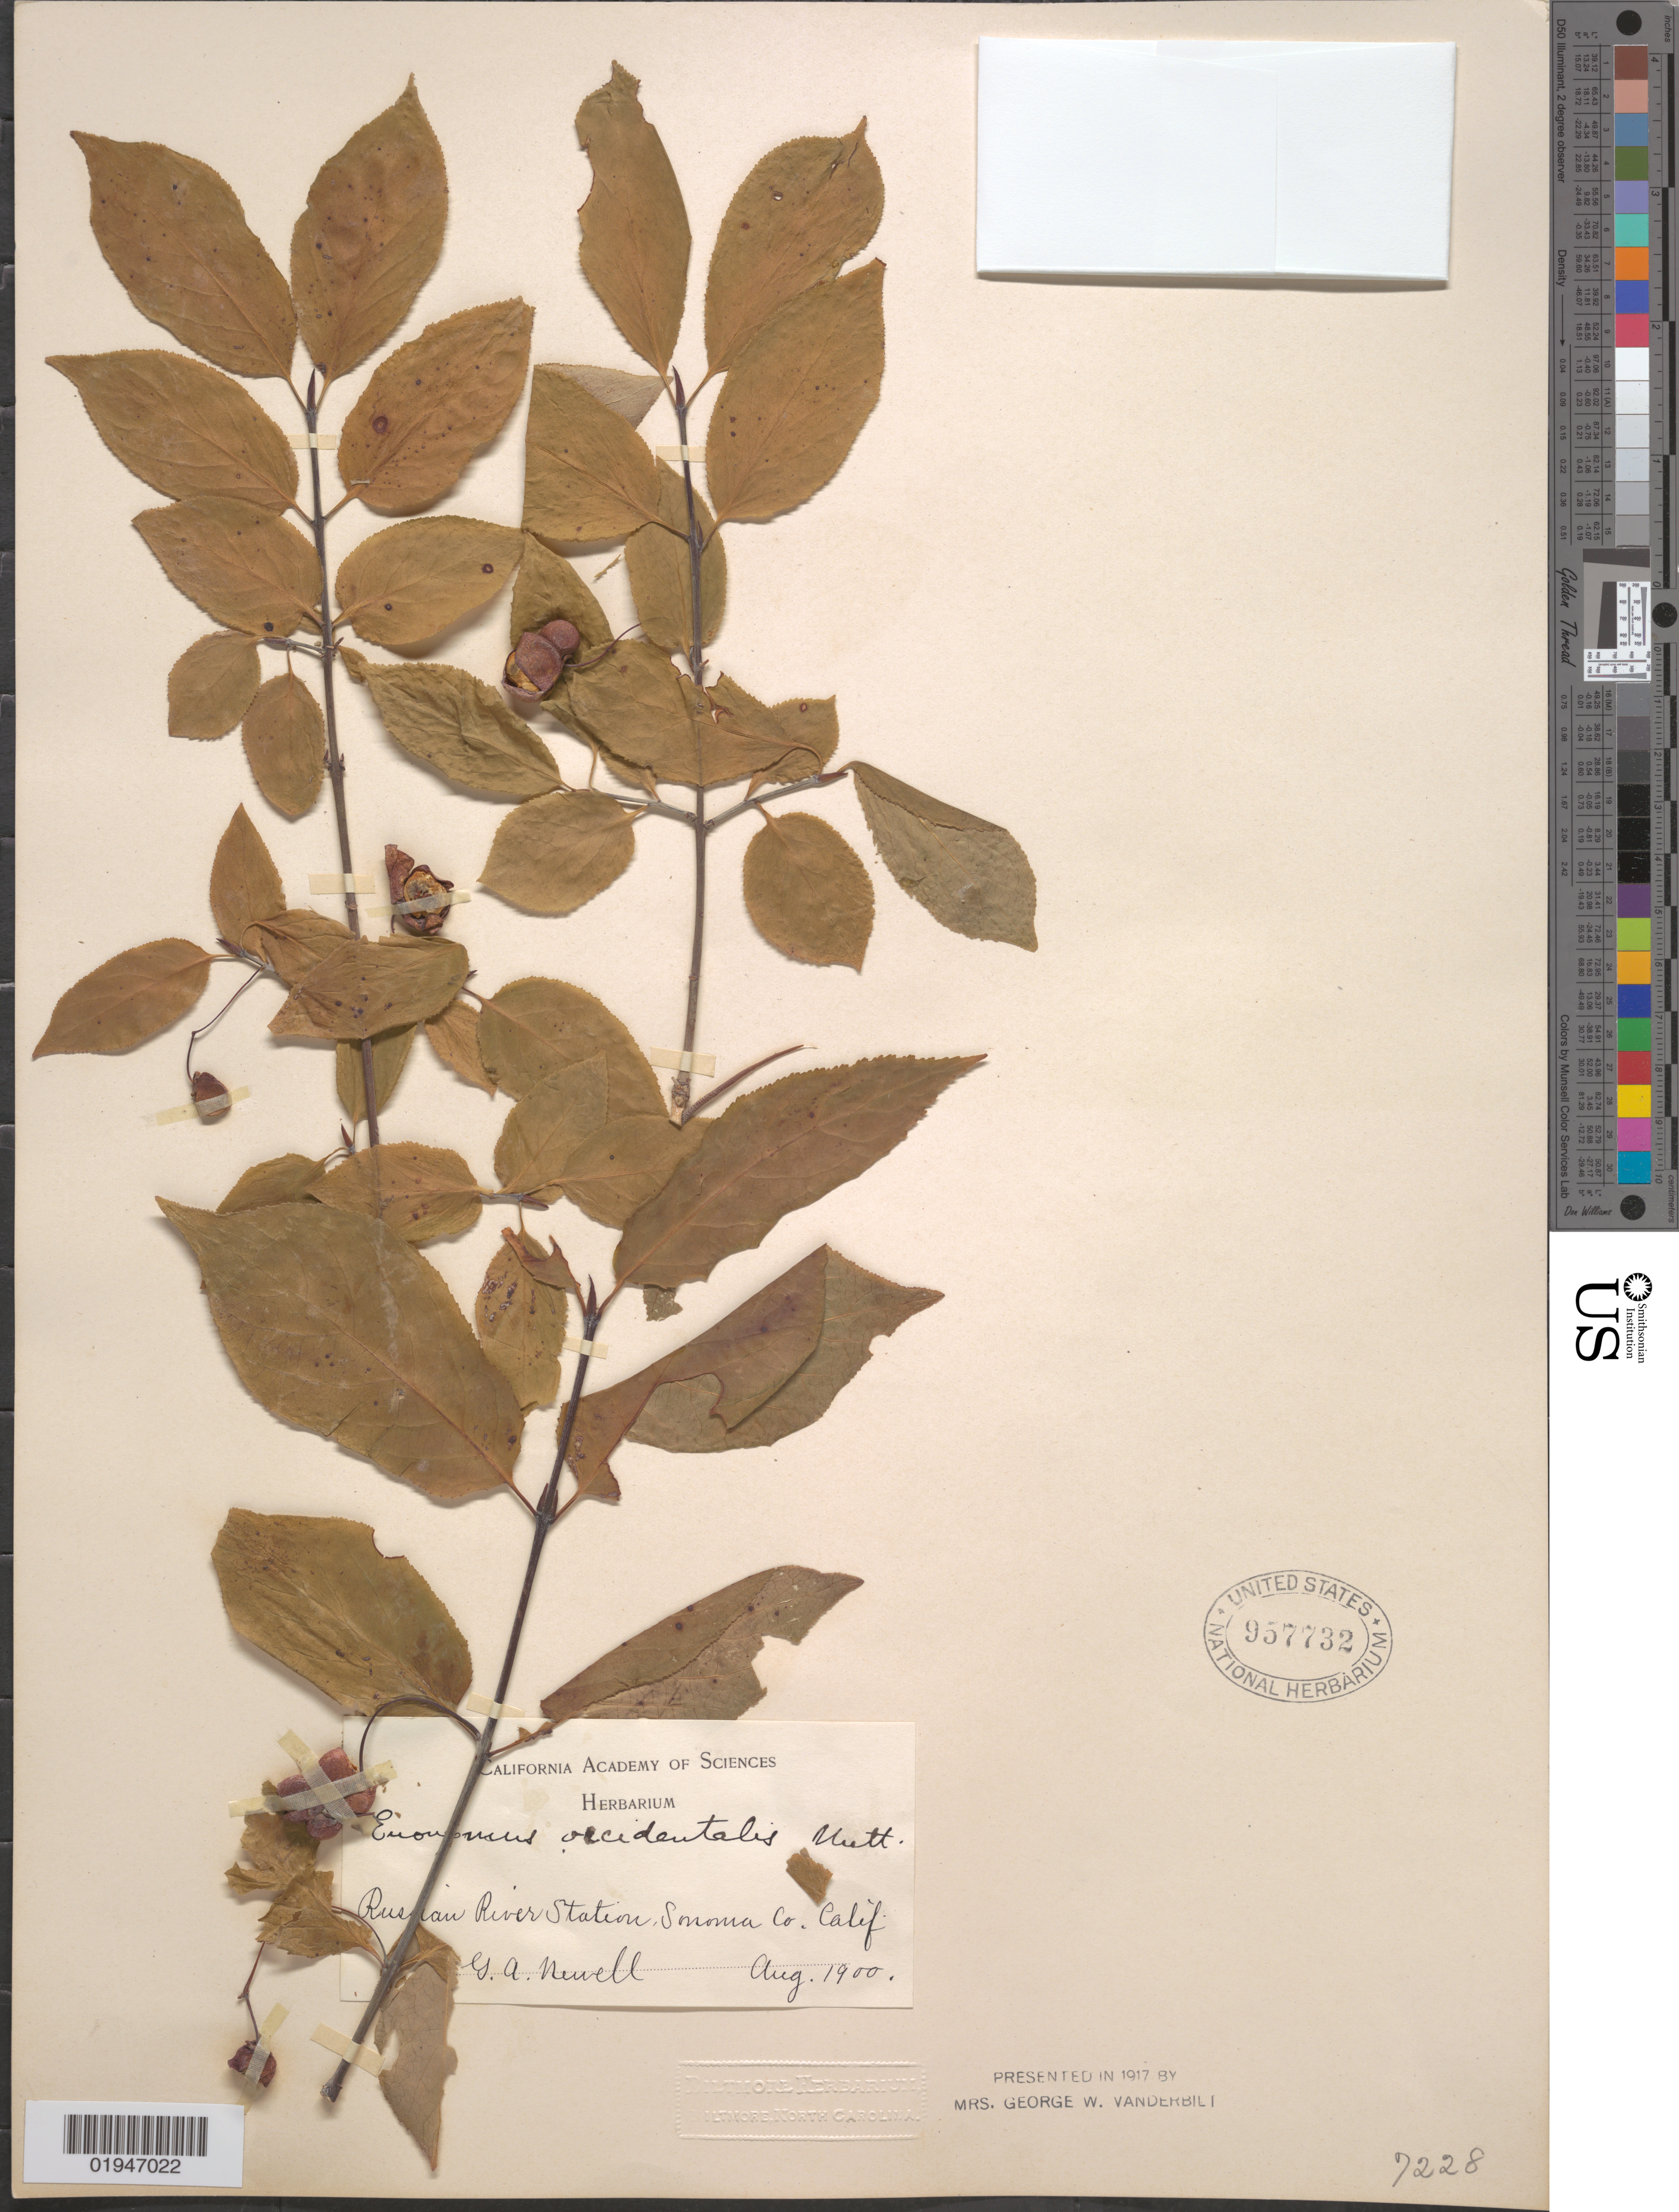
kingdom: Plantae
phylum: Tracheophyta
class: Magnoliopsida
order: Celastrales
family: Celastraceae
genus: Euonymus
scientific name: Euonymus occidentalis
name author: Nutt. ex Torr.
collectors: G. A. Newell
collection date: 1900-08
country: United States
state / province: California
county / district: Sonoma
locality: Russian River Station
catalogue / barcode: US 957732